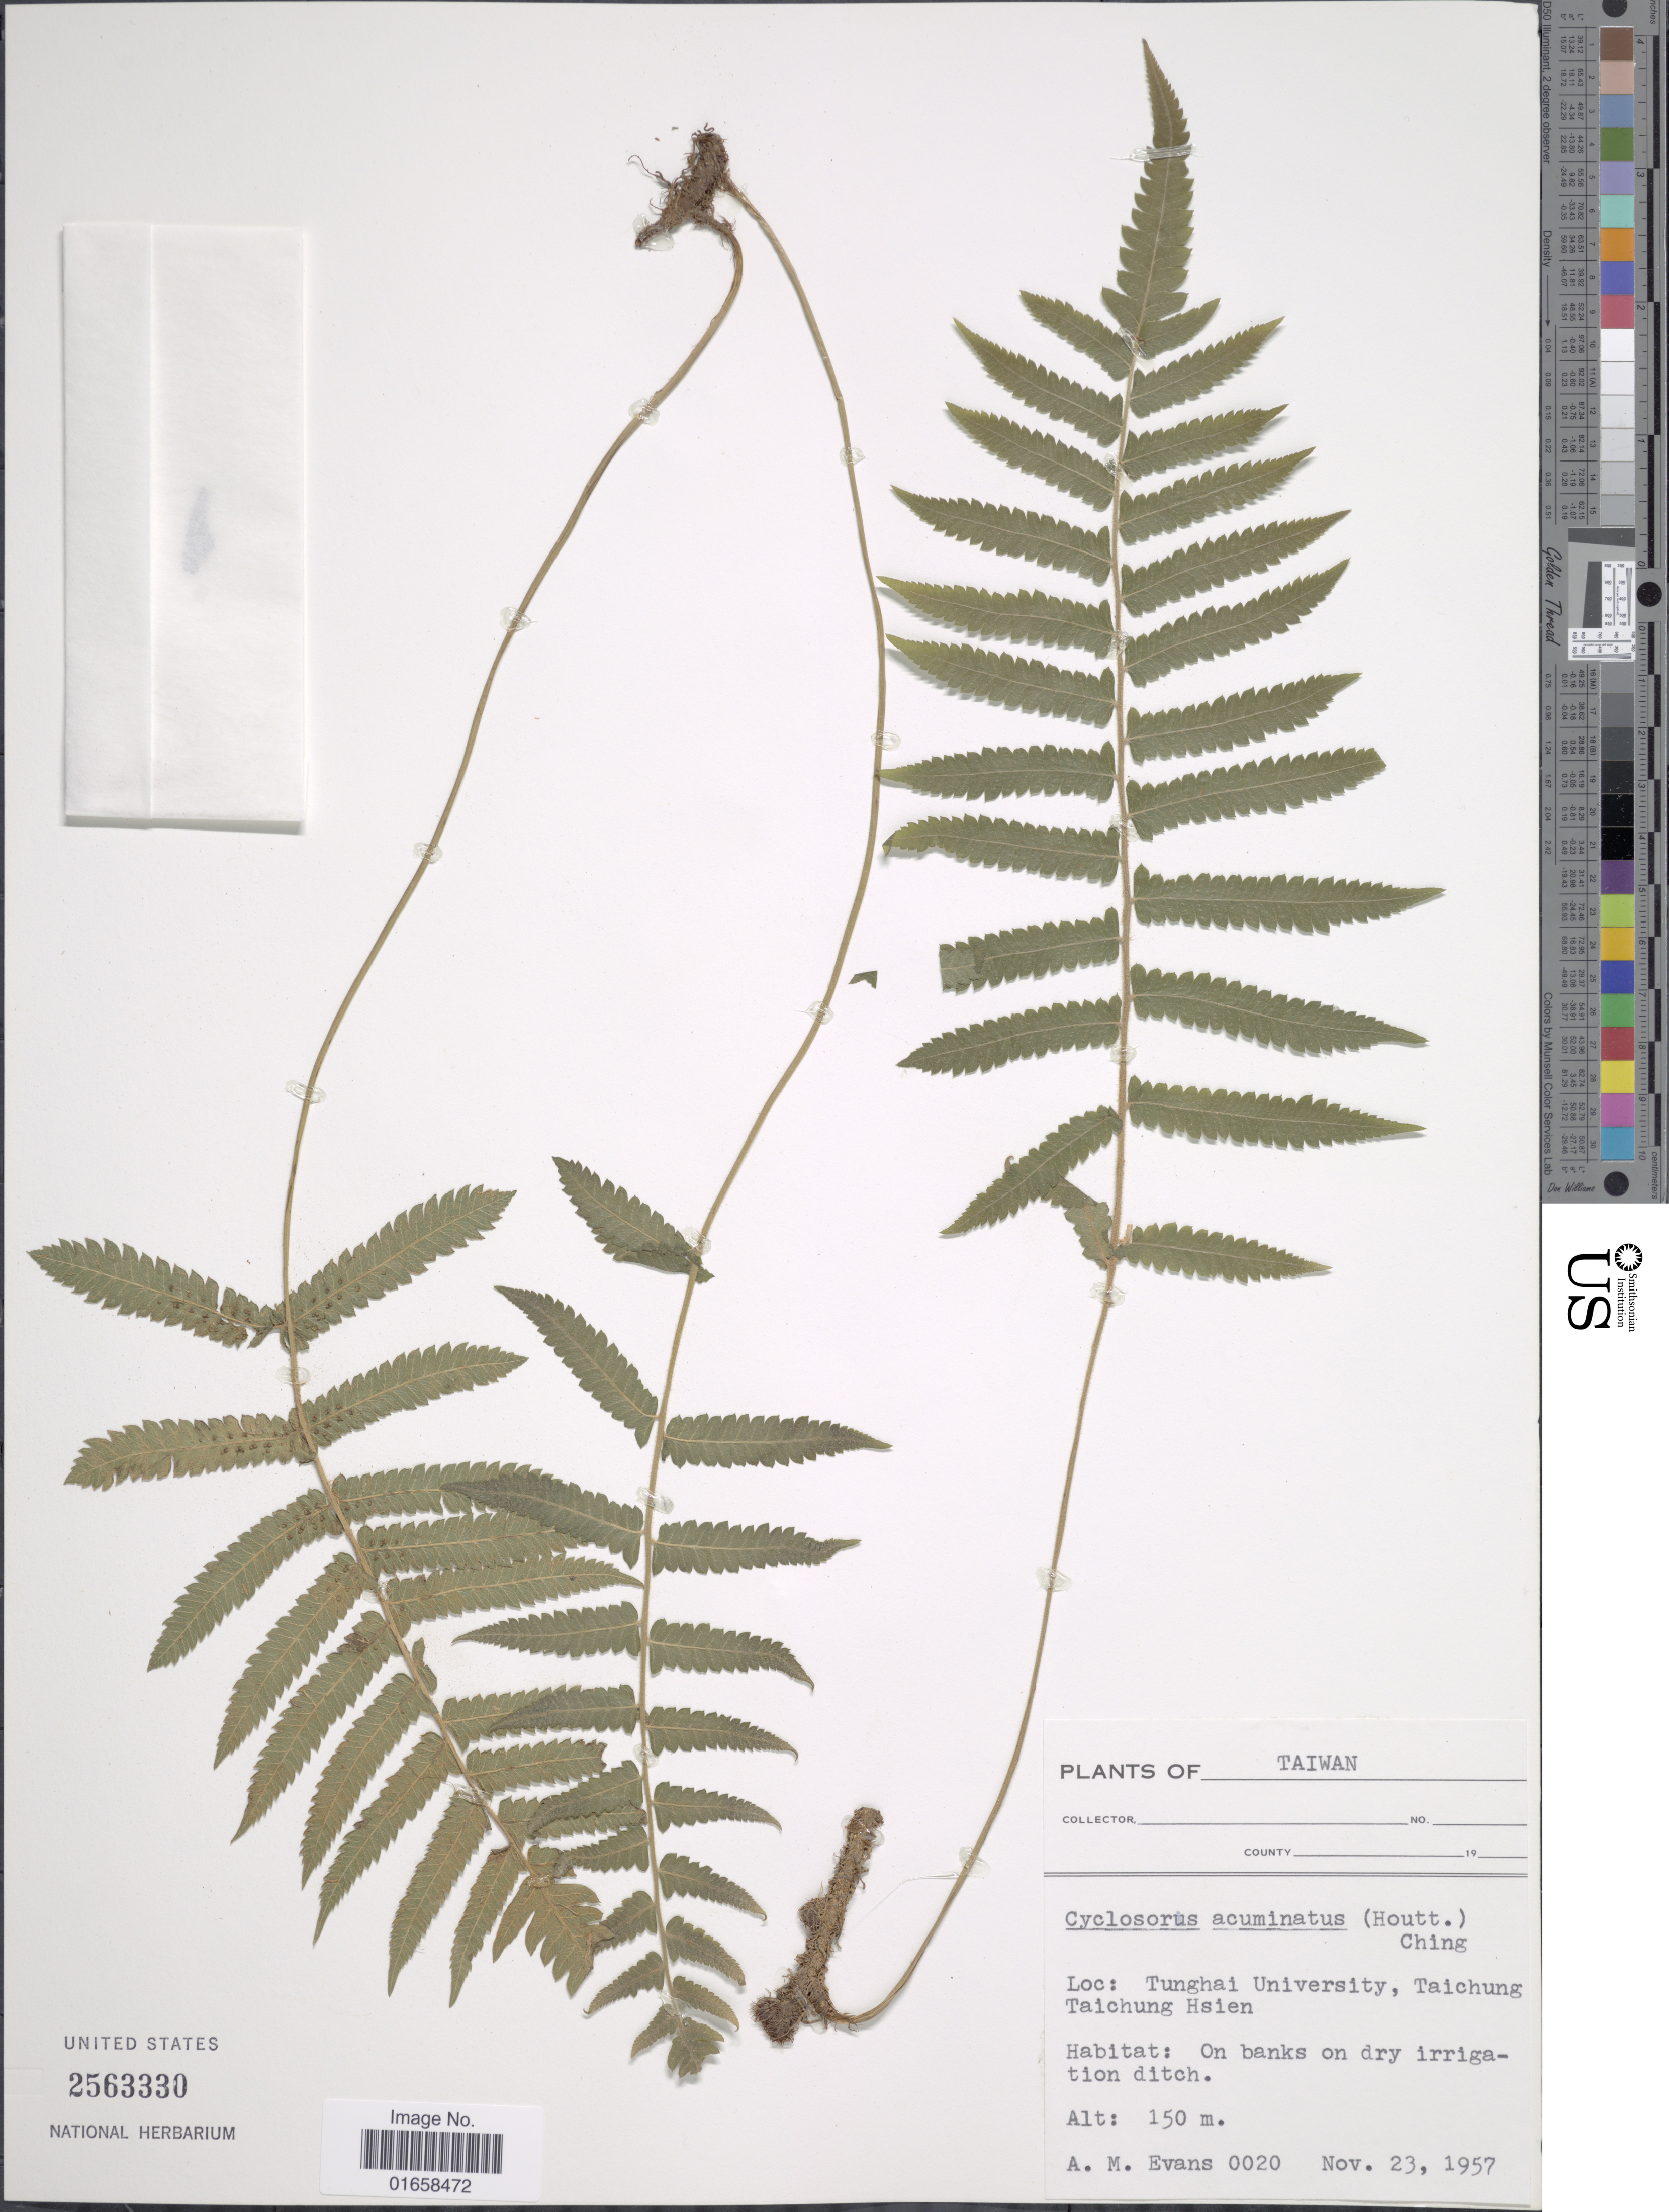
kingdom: Plantae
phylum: Tracheophyta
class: Polypodiopsida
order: Polypodiales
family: Thelypteridaceae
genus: Christella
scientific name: Christella acuminata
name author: (Houtt.) H. Lév.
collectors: A. M. Evans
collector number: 0020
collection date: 1957-11-23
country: Taiwan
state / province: Taichung City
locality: Tunghai University, Taichung Taichung Hsien.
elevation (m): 150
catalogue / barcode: US 2563330